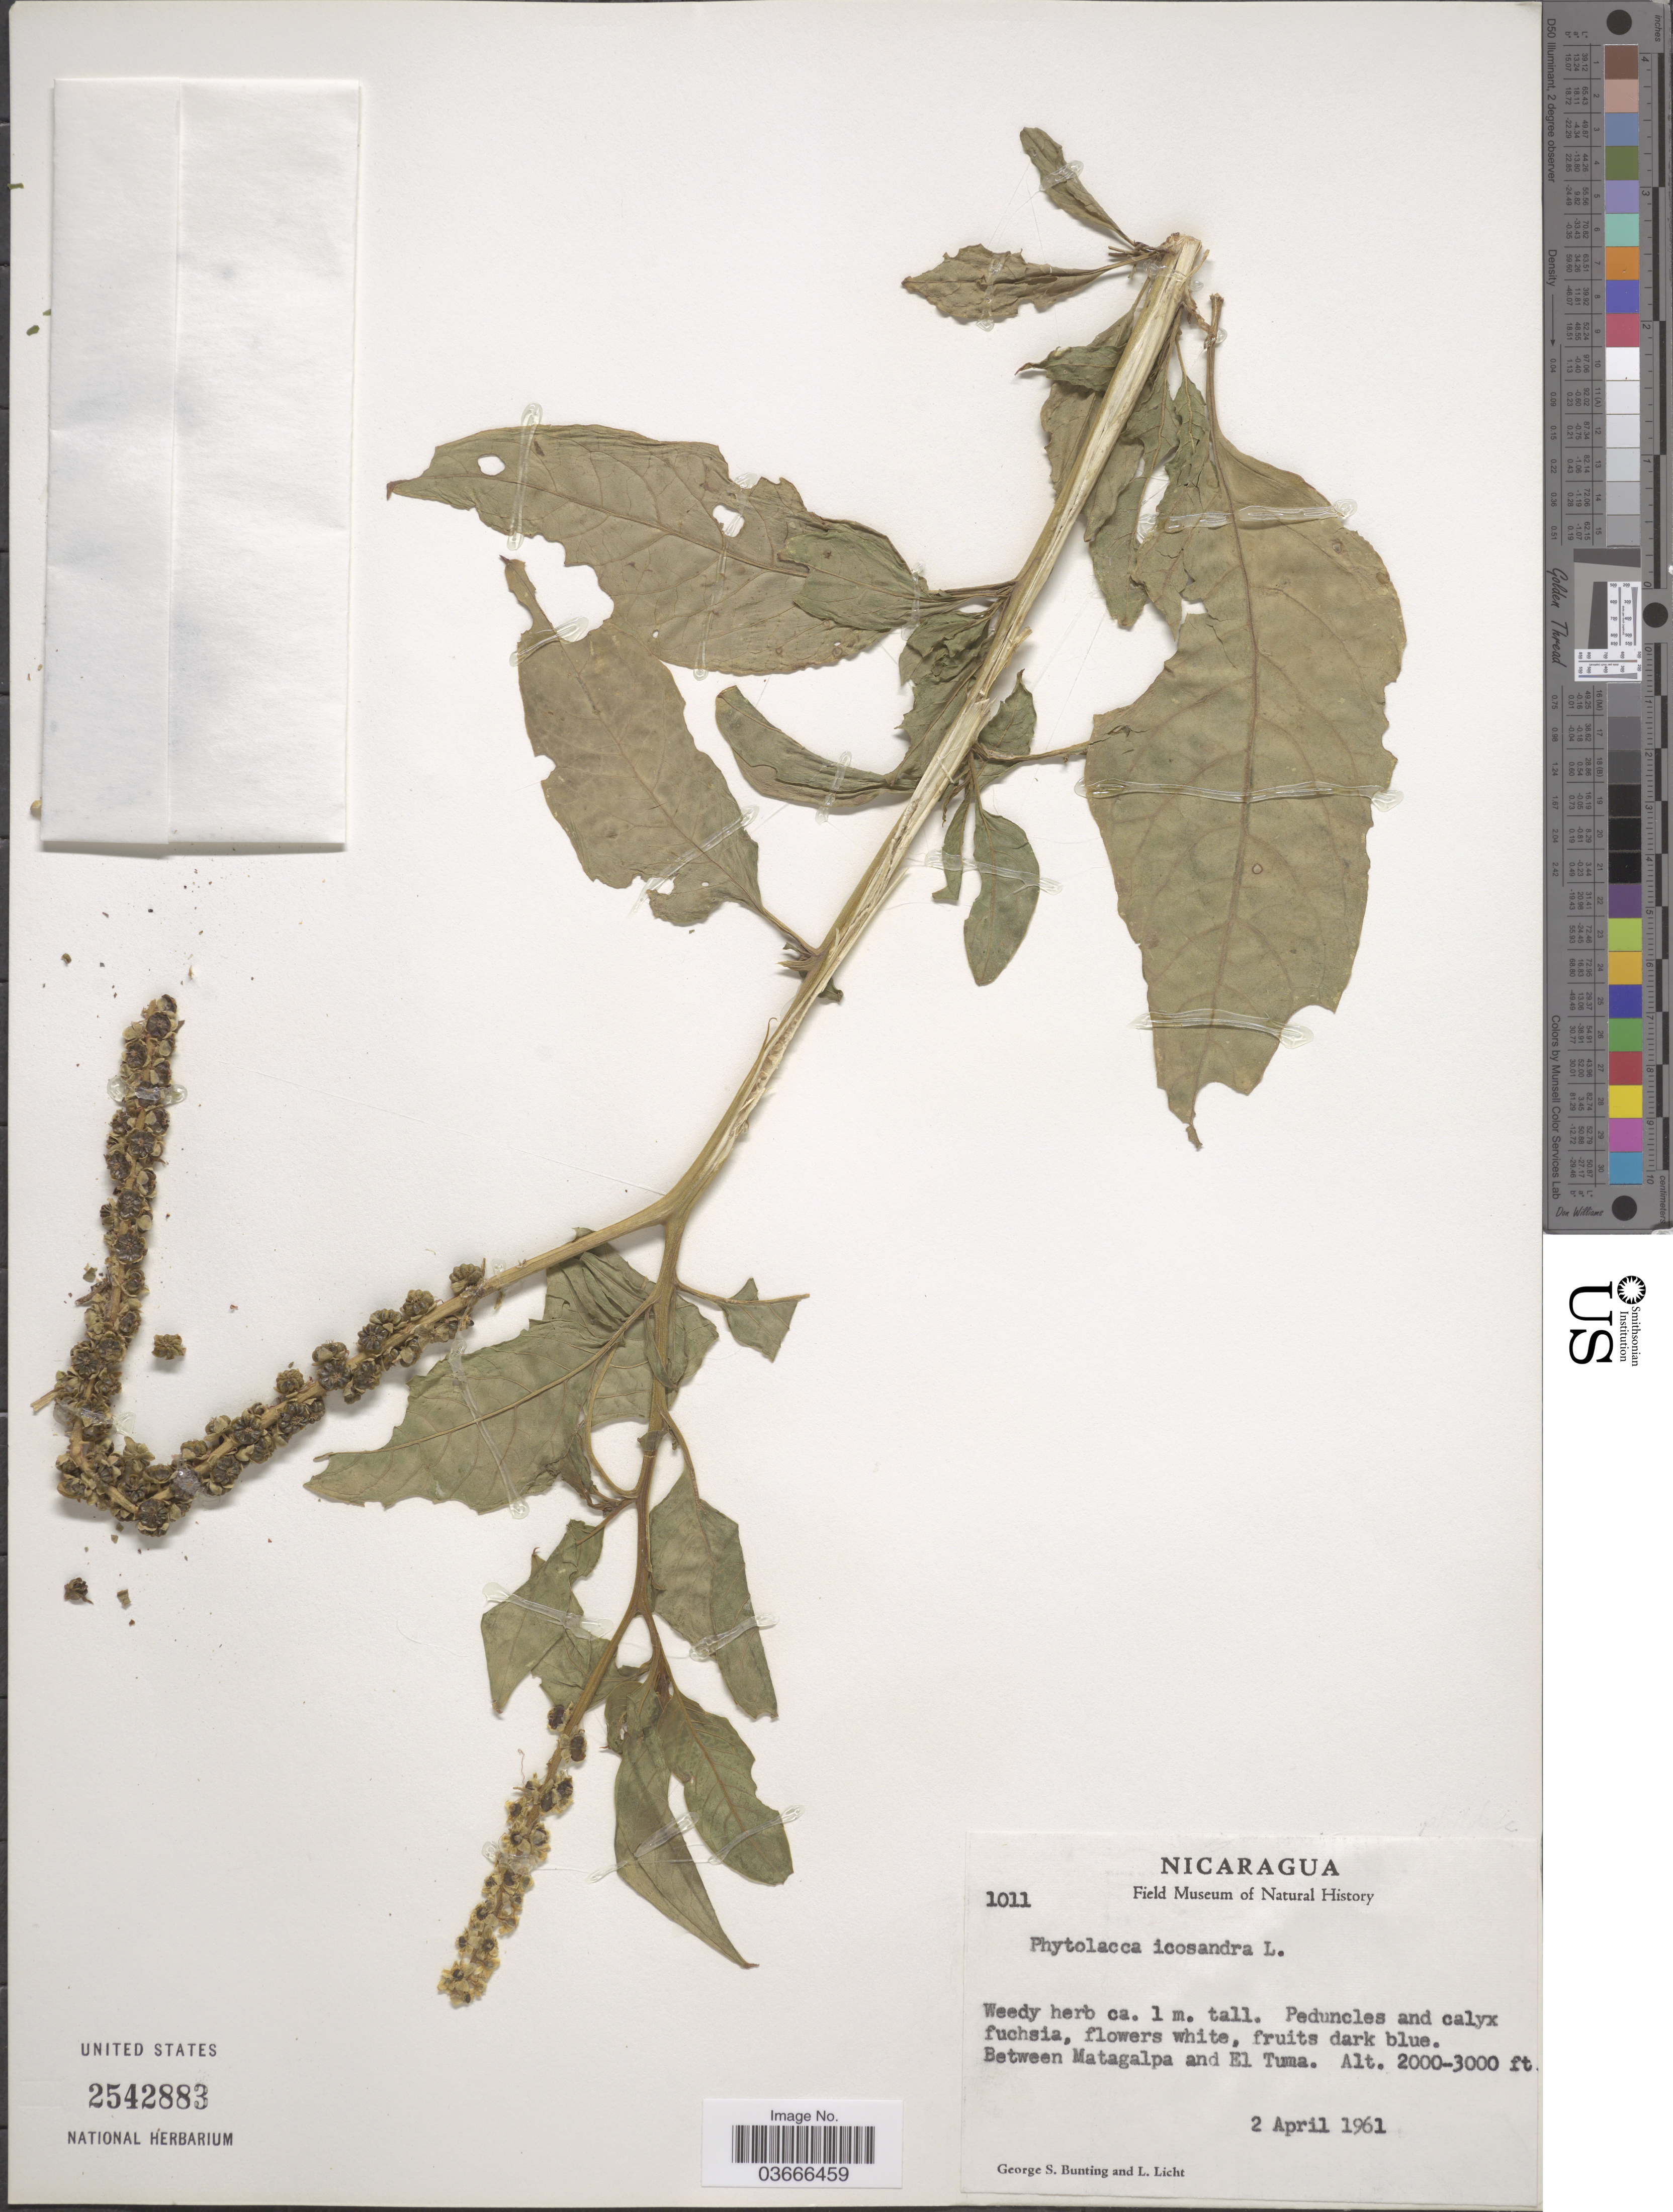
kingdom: Plantae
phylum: Tracheophyta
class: Magnoliopsida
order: Caryophyllales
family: Phytolaccaceae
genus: Phytolacca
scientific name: Phytolacca icosandra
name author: L.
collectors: G. S. Bunting & L. Licht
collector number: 1011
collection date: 1961-04-02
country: Nicaragua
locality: Between Matagalpa and El Tuma.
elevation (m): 610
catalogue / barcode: US 2542883